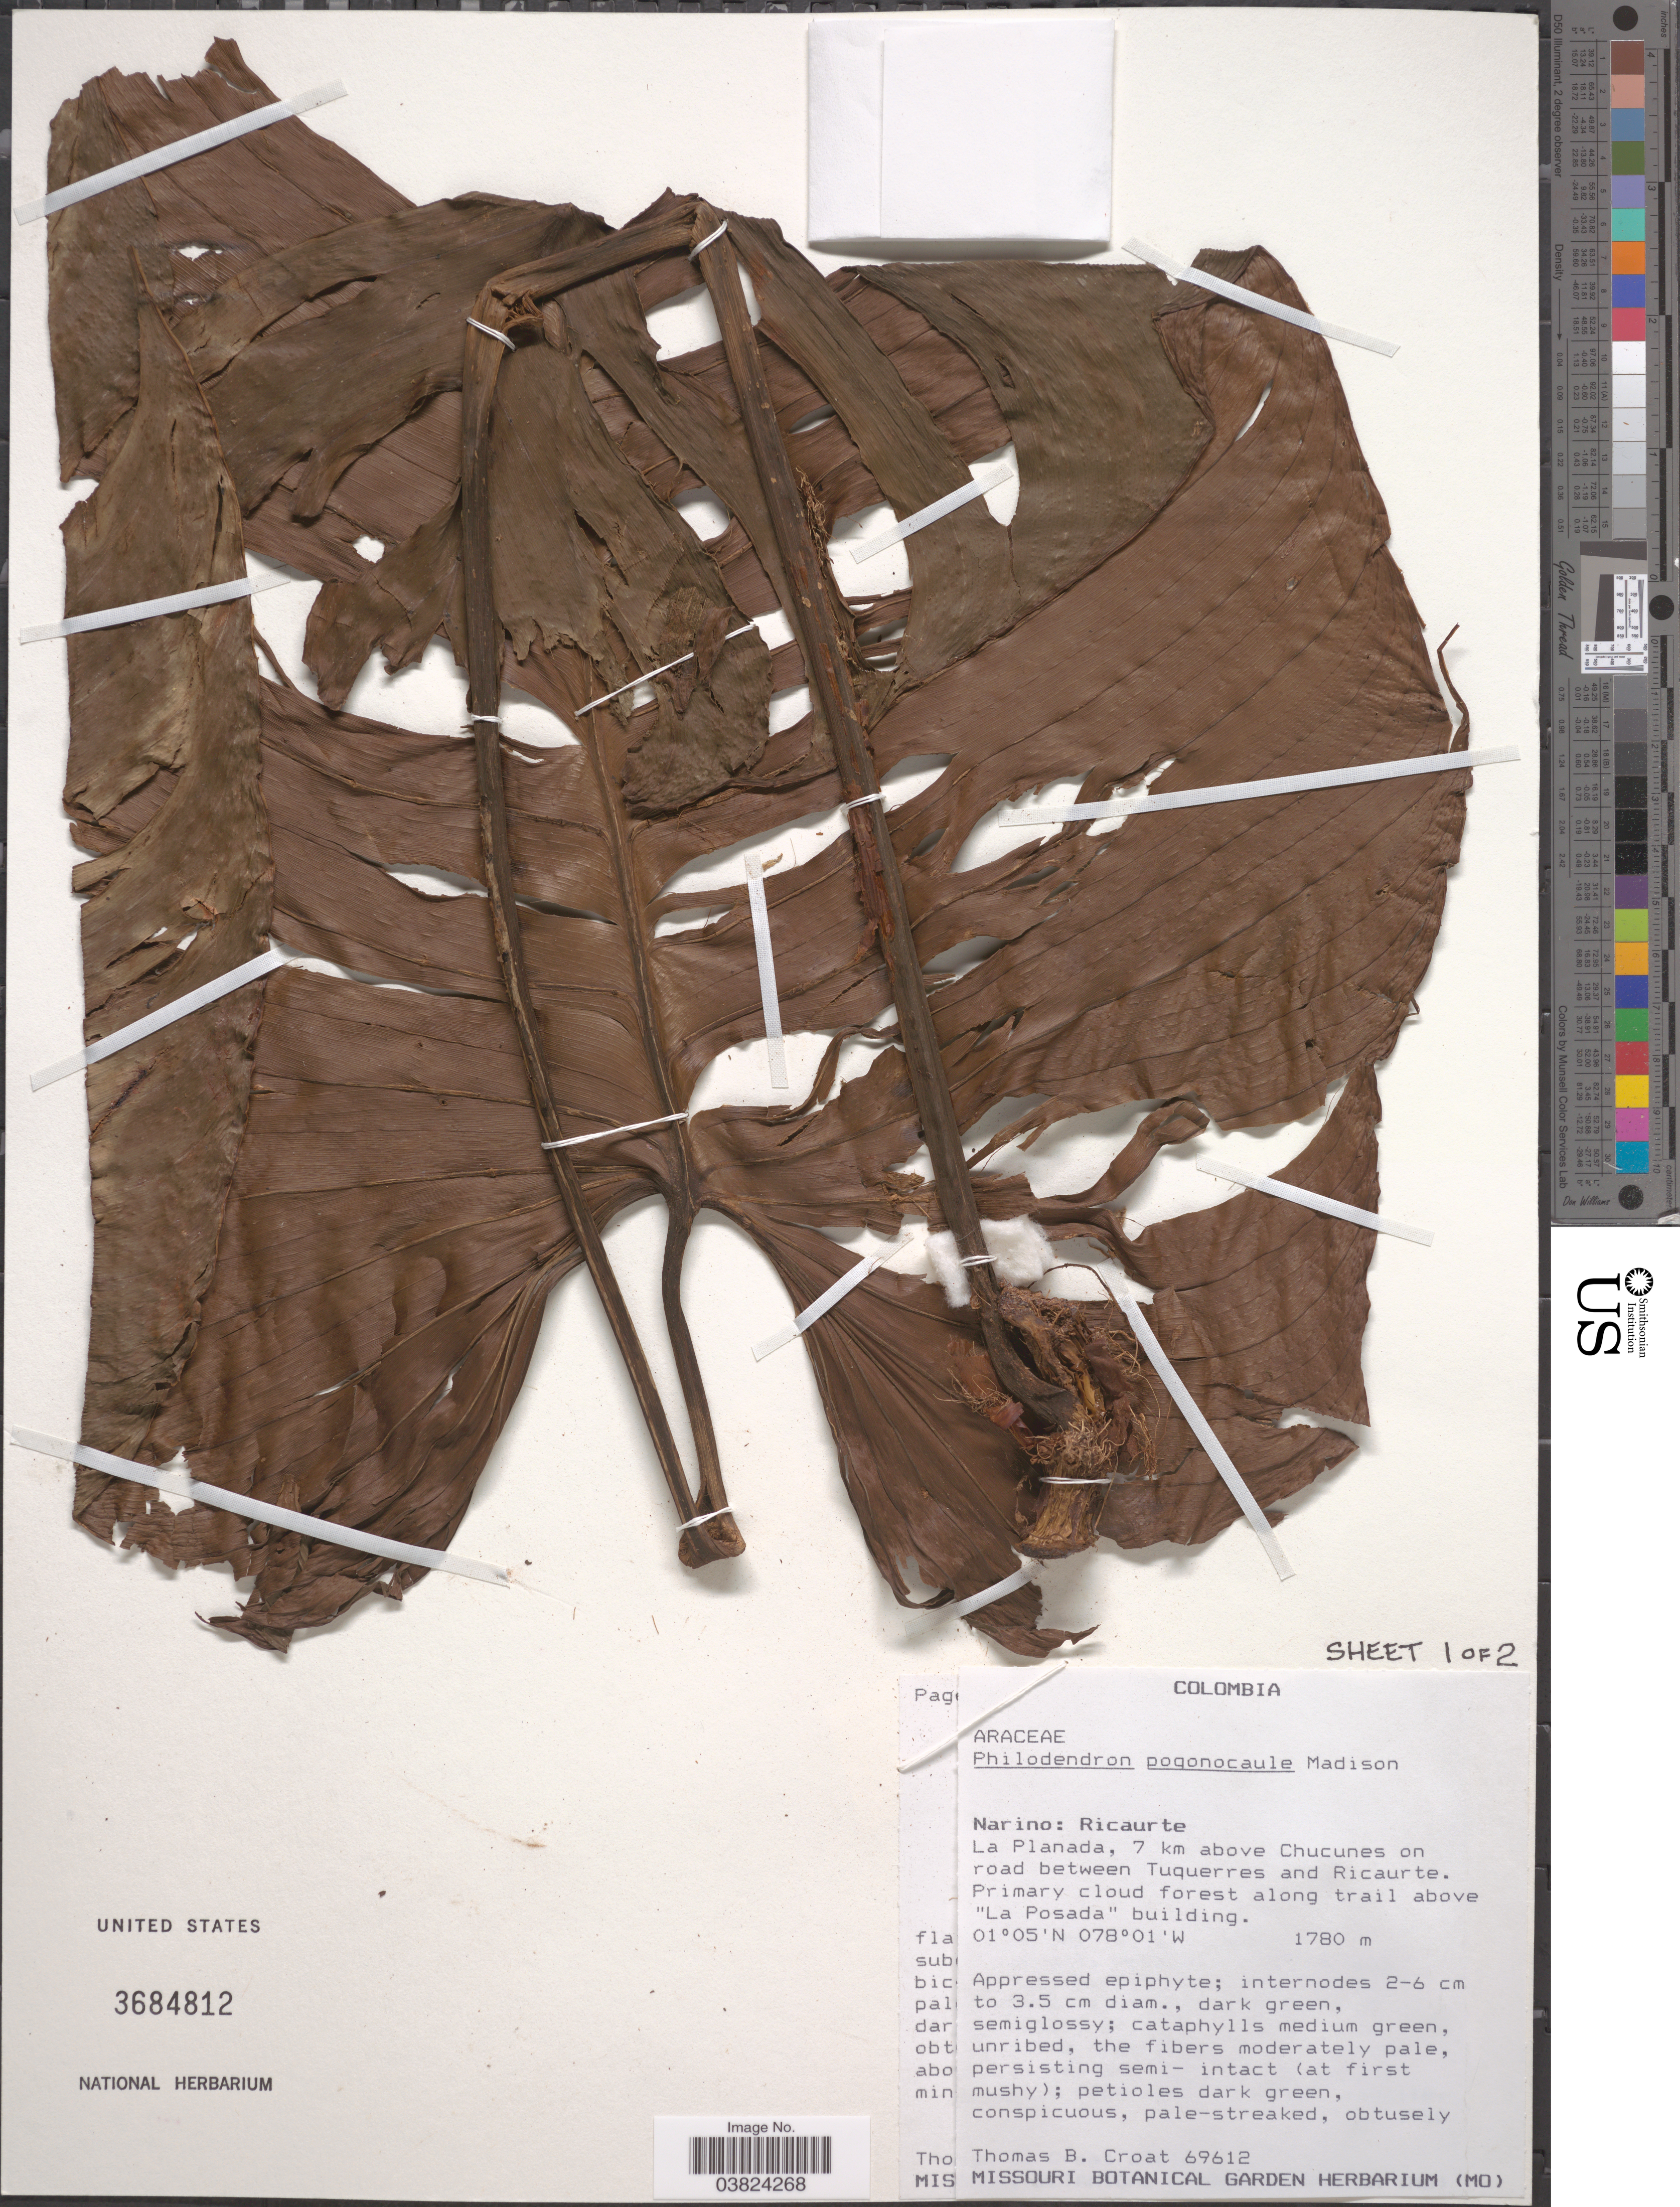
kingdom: Plantae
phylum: Tracheophyta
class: Liliopsida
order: Alismatales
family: Araceae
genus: Philodendron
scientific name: Philodendron pogonocaule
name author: Madison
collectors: T. B. Croat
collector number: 69612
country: Colombia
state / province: Nariño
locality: Narino: Ricaurte. La Planada, 7 km above Chucunes on road between Tuquerres and Ricaurte. Primary cloud forest along trail above 'La Posada' building.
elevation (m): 1780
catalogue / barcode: US 3684812